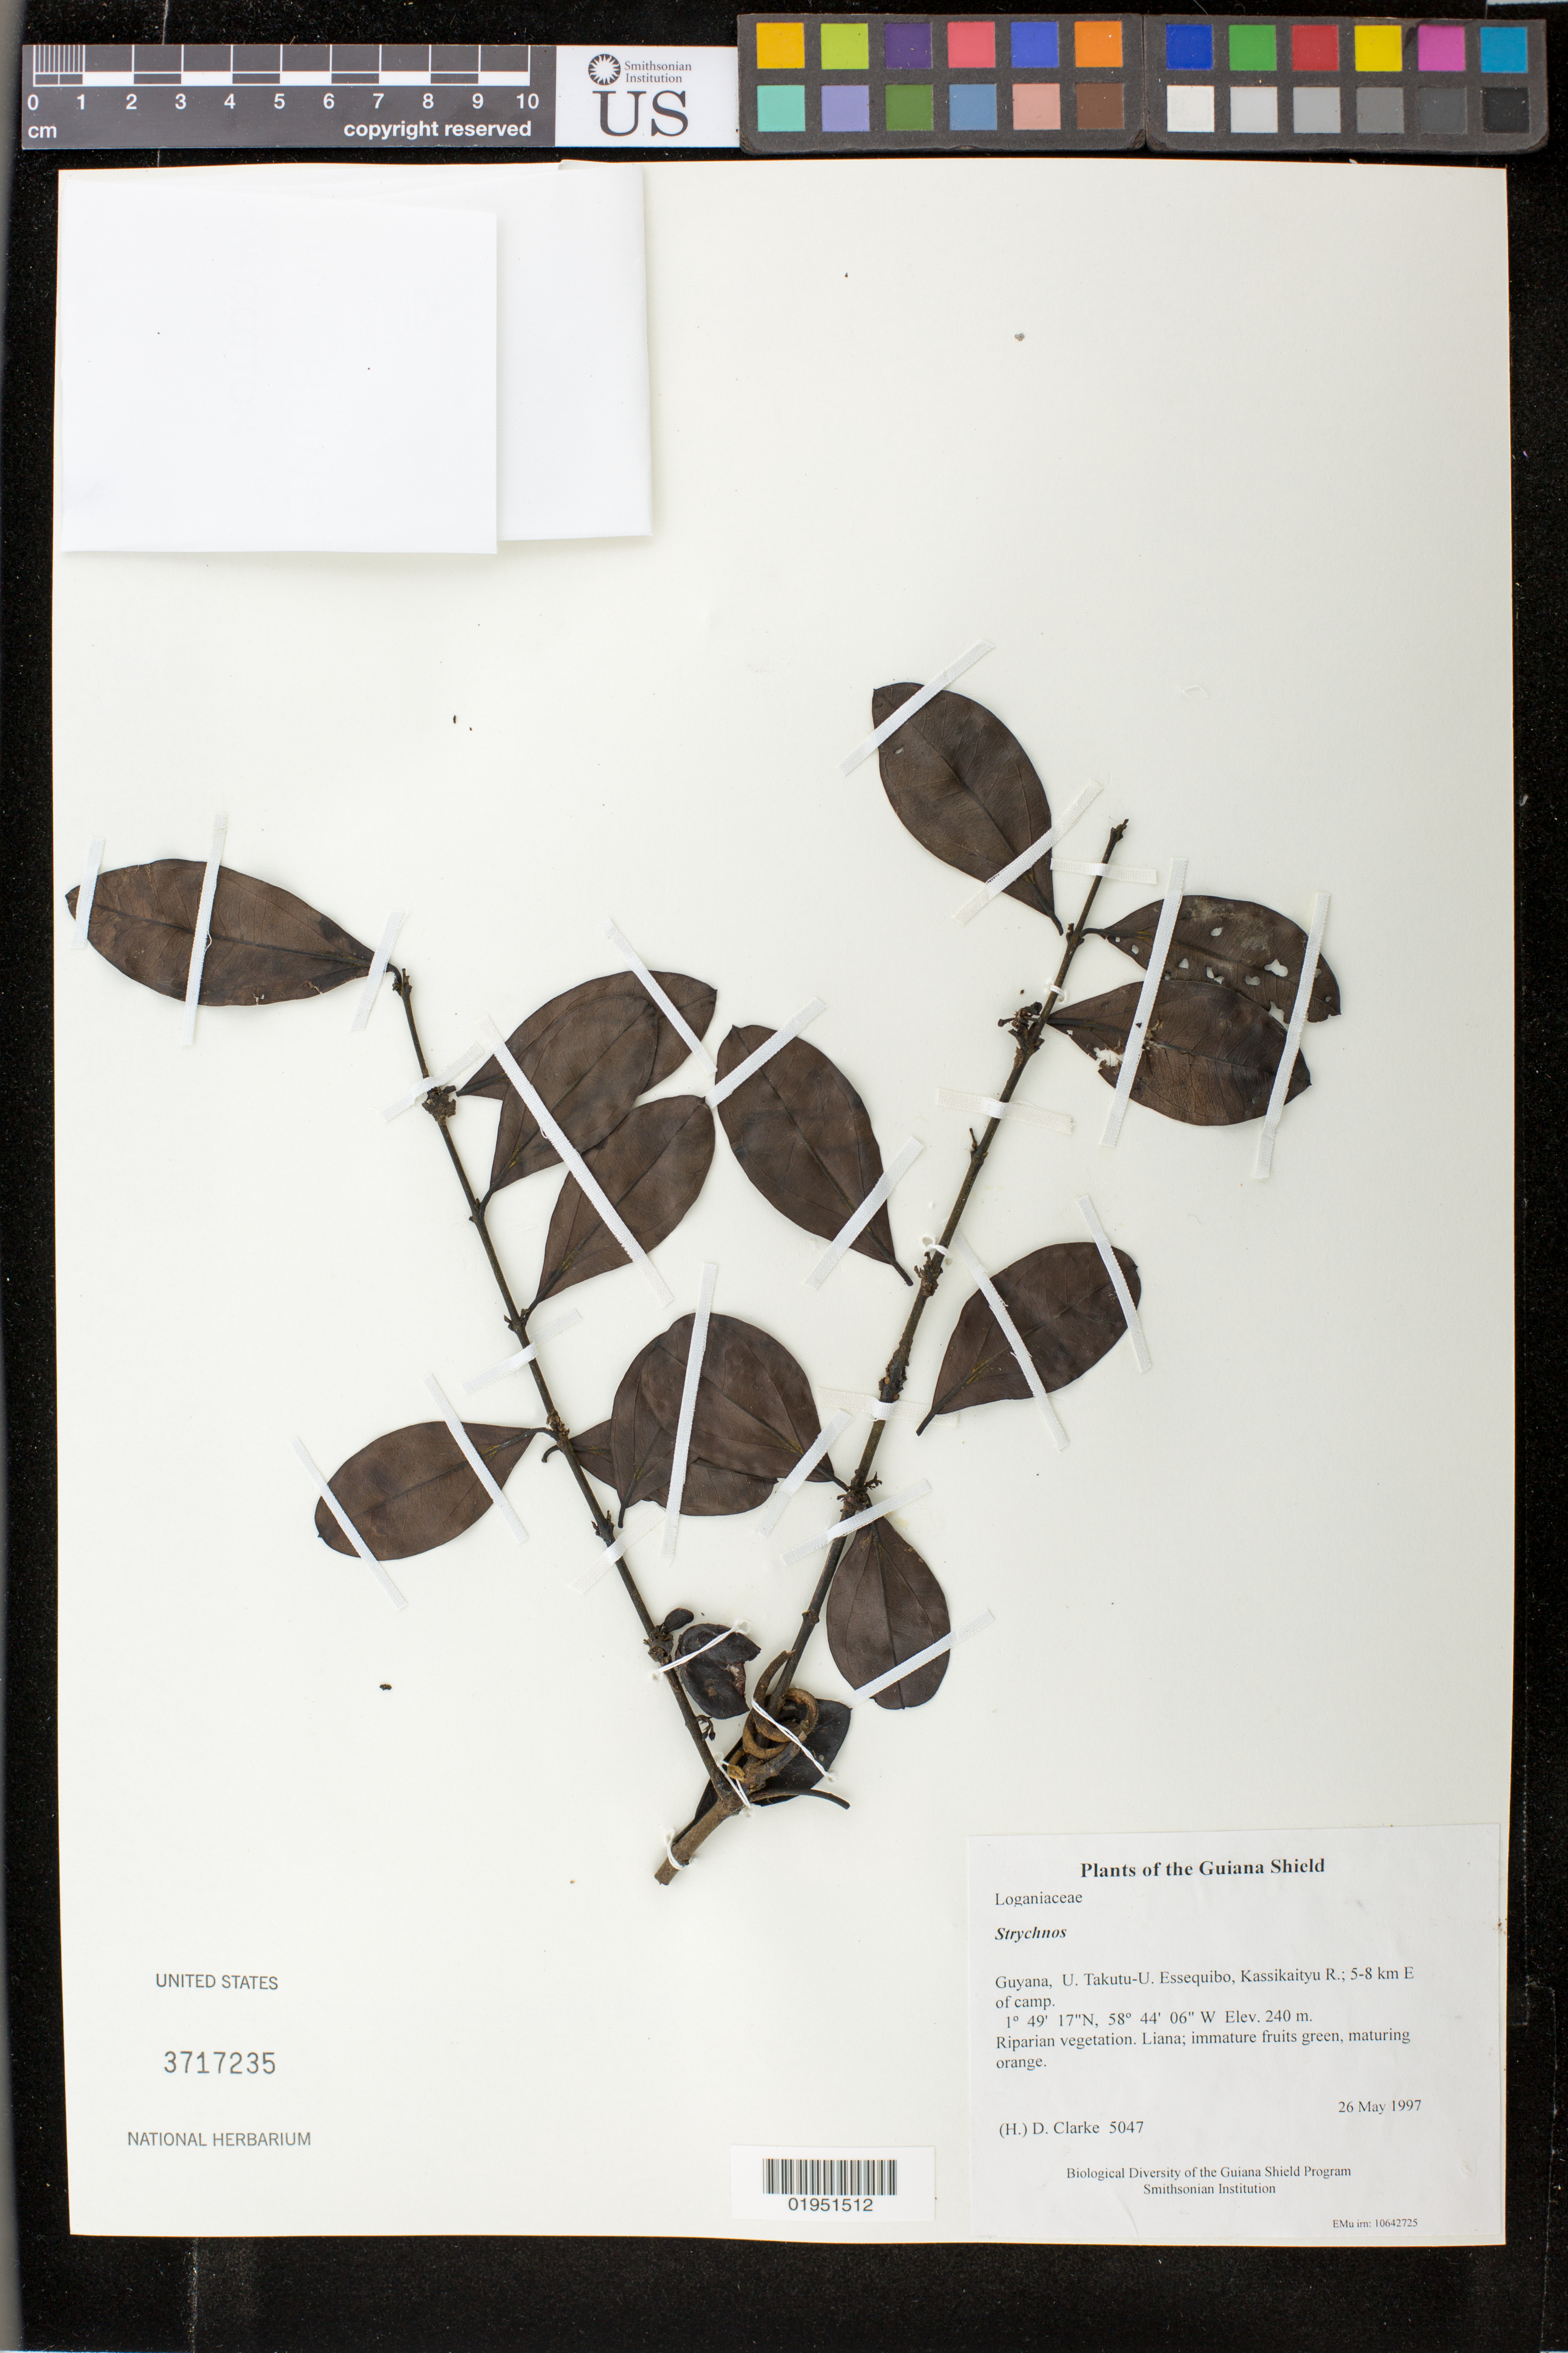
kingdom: Plantae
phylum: Tracheophyta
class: Magnoliopsida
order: Gentianales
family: Loganiaceae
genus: Strychnos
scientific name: Strychnos sp.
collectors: H. D. Clarke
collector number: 5047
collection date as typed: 26 May 1997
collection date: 1997-05-26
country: Guyana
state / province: U. Takutu-U. Essequibo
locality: Kassikaityu R.; 5-8 km E of camp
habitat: Riparian vegetation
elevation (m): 240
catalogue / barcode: US 3717235